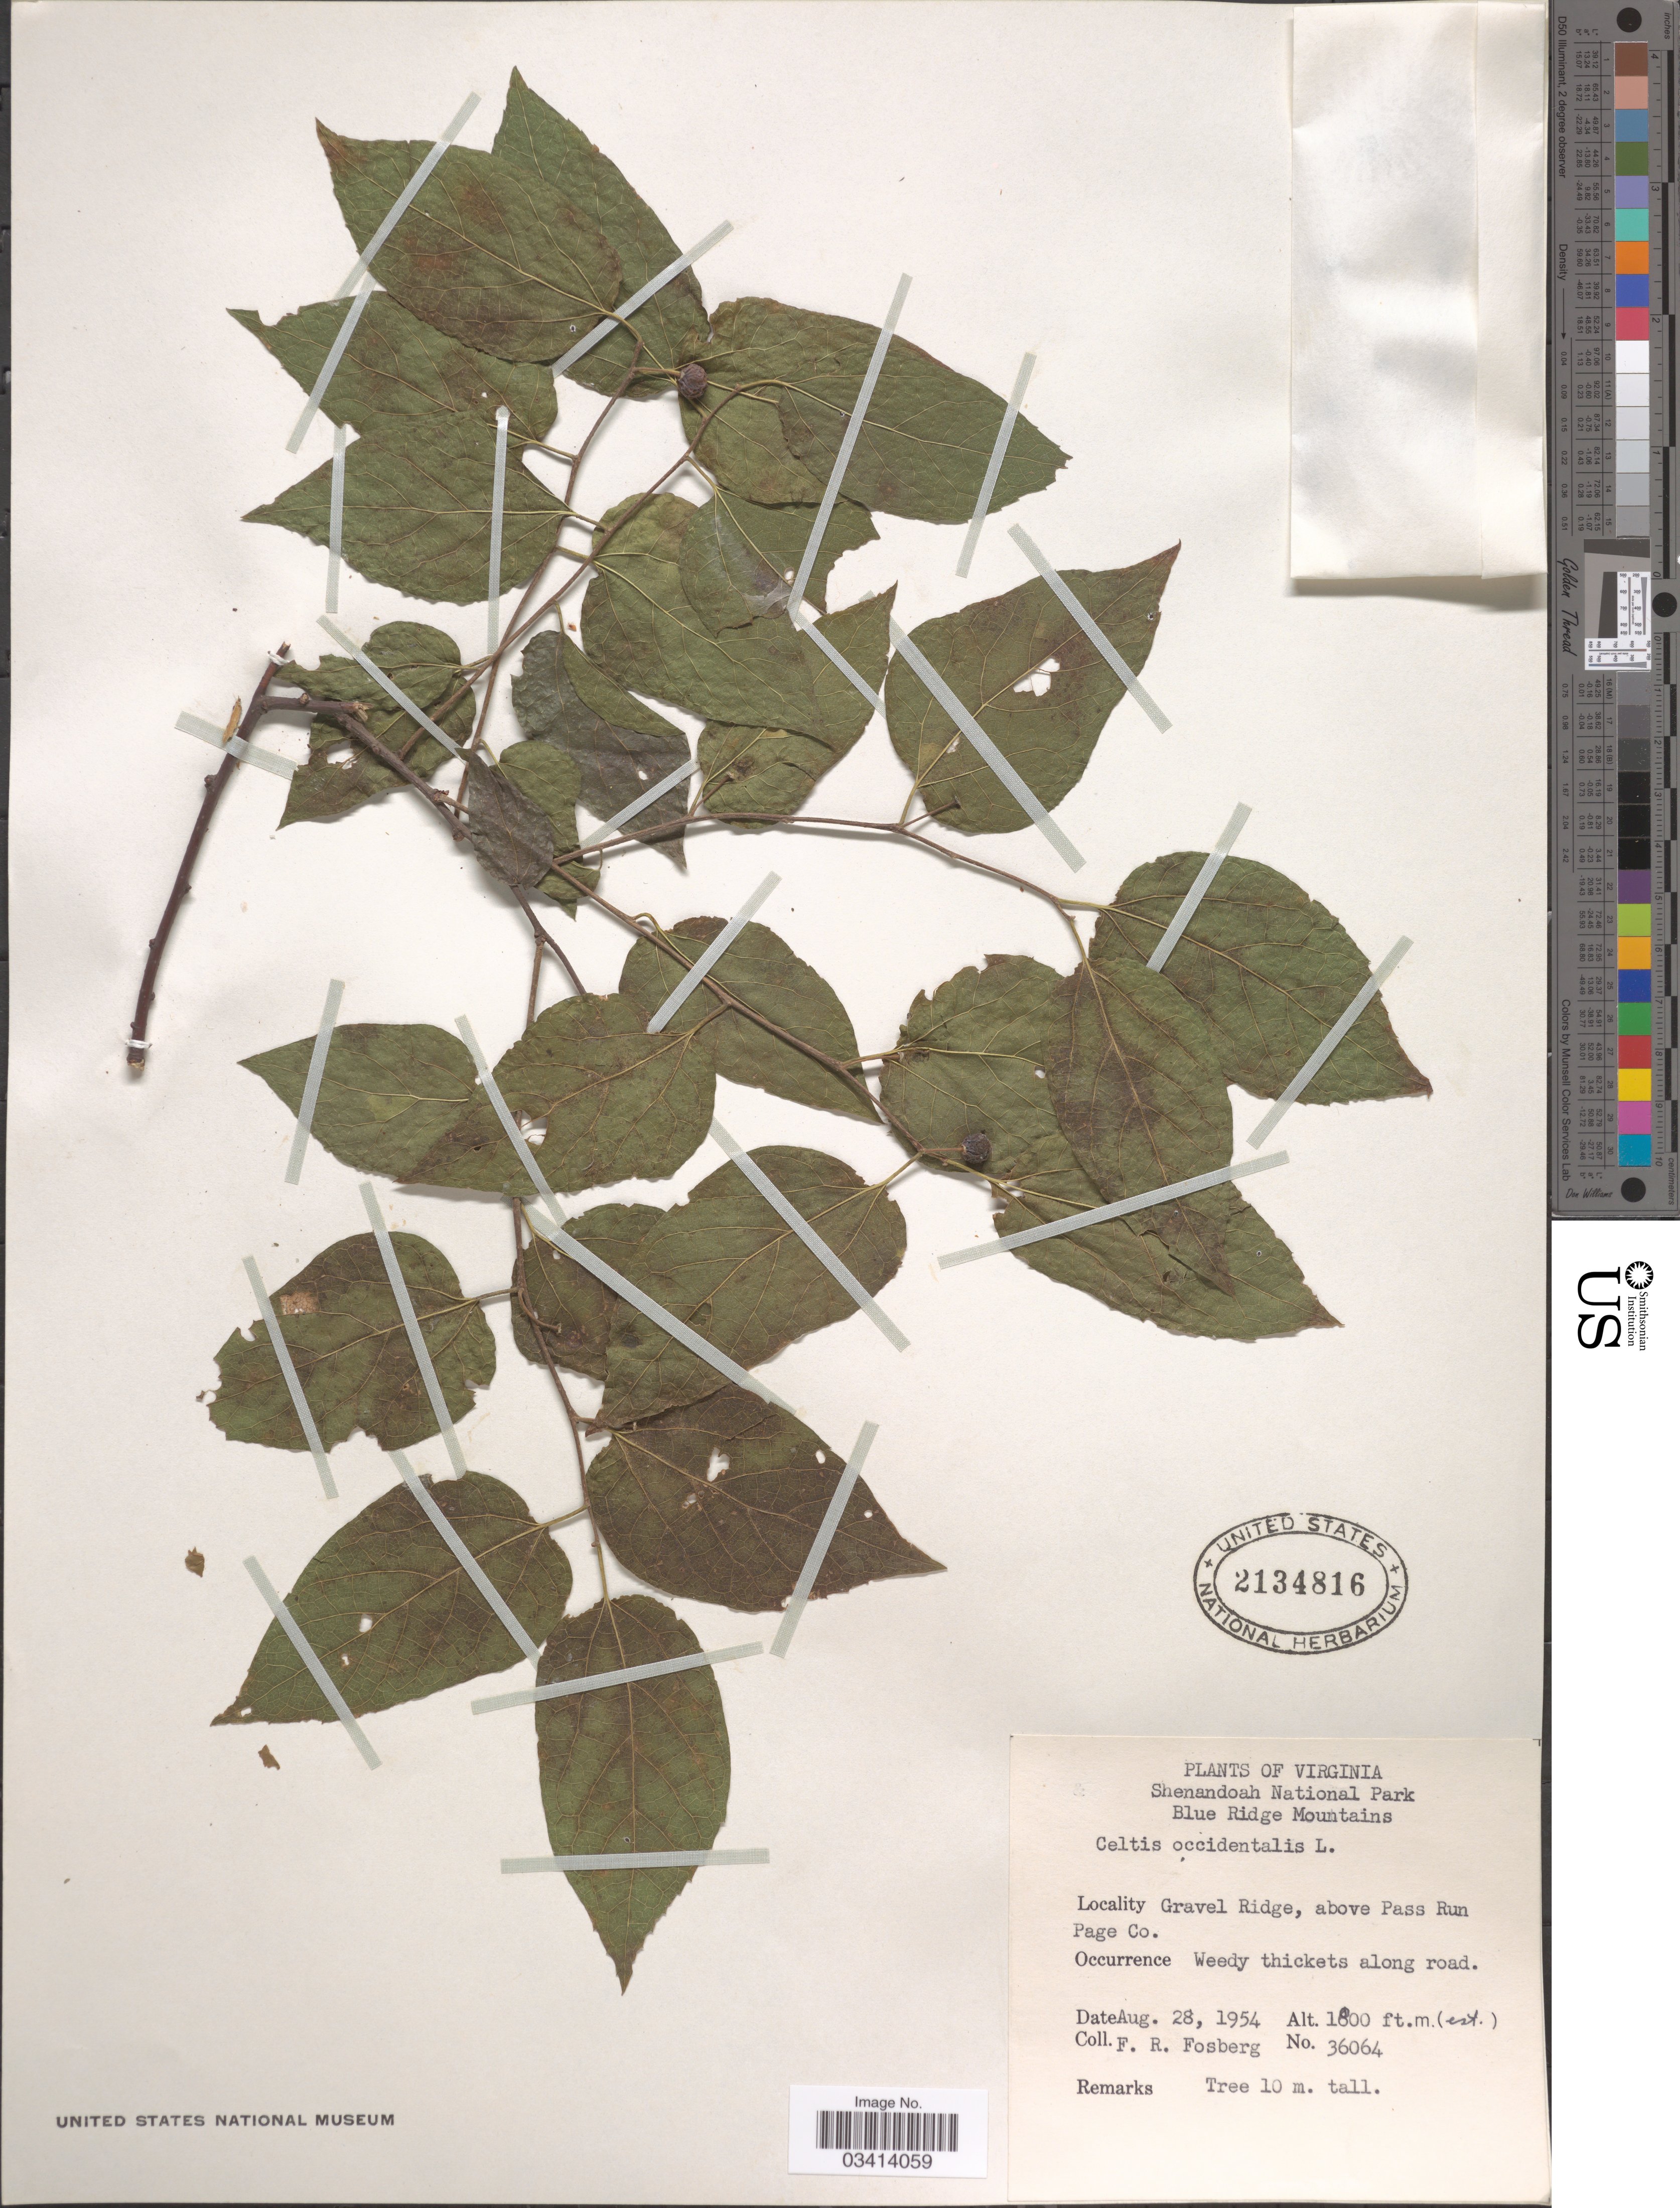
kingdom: Plantae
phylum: Tracheophyta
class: Magnoliopsida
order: Rosales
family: Cannabaceae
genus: Celtis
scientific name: Celtis occidentalis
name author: L.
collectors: F. R. Fosberg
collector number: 36064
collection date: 1954-08-28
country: United States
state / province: Virginia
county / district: Page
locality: Shenandoah National Park. Blue Ridge Mountains. Gravel Ridge, above Pass Run Page Co.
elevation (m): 549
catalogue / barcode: US 2134816